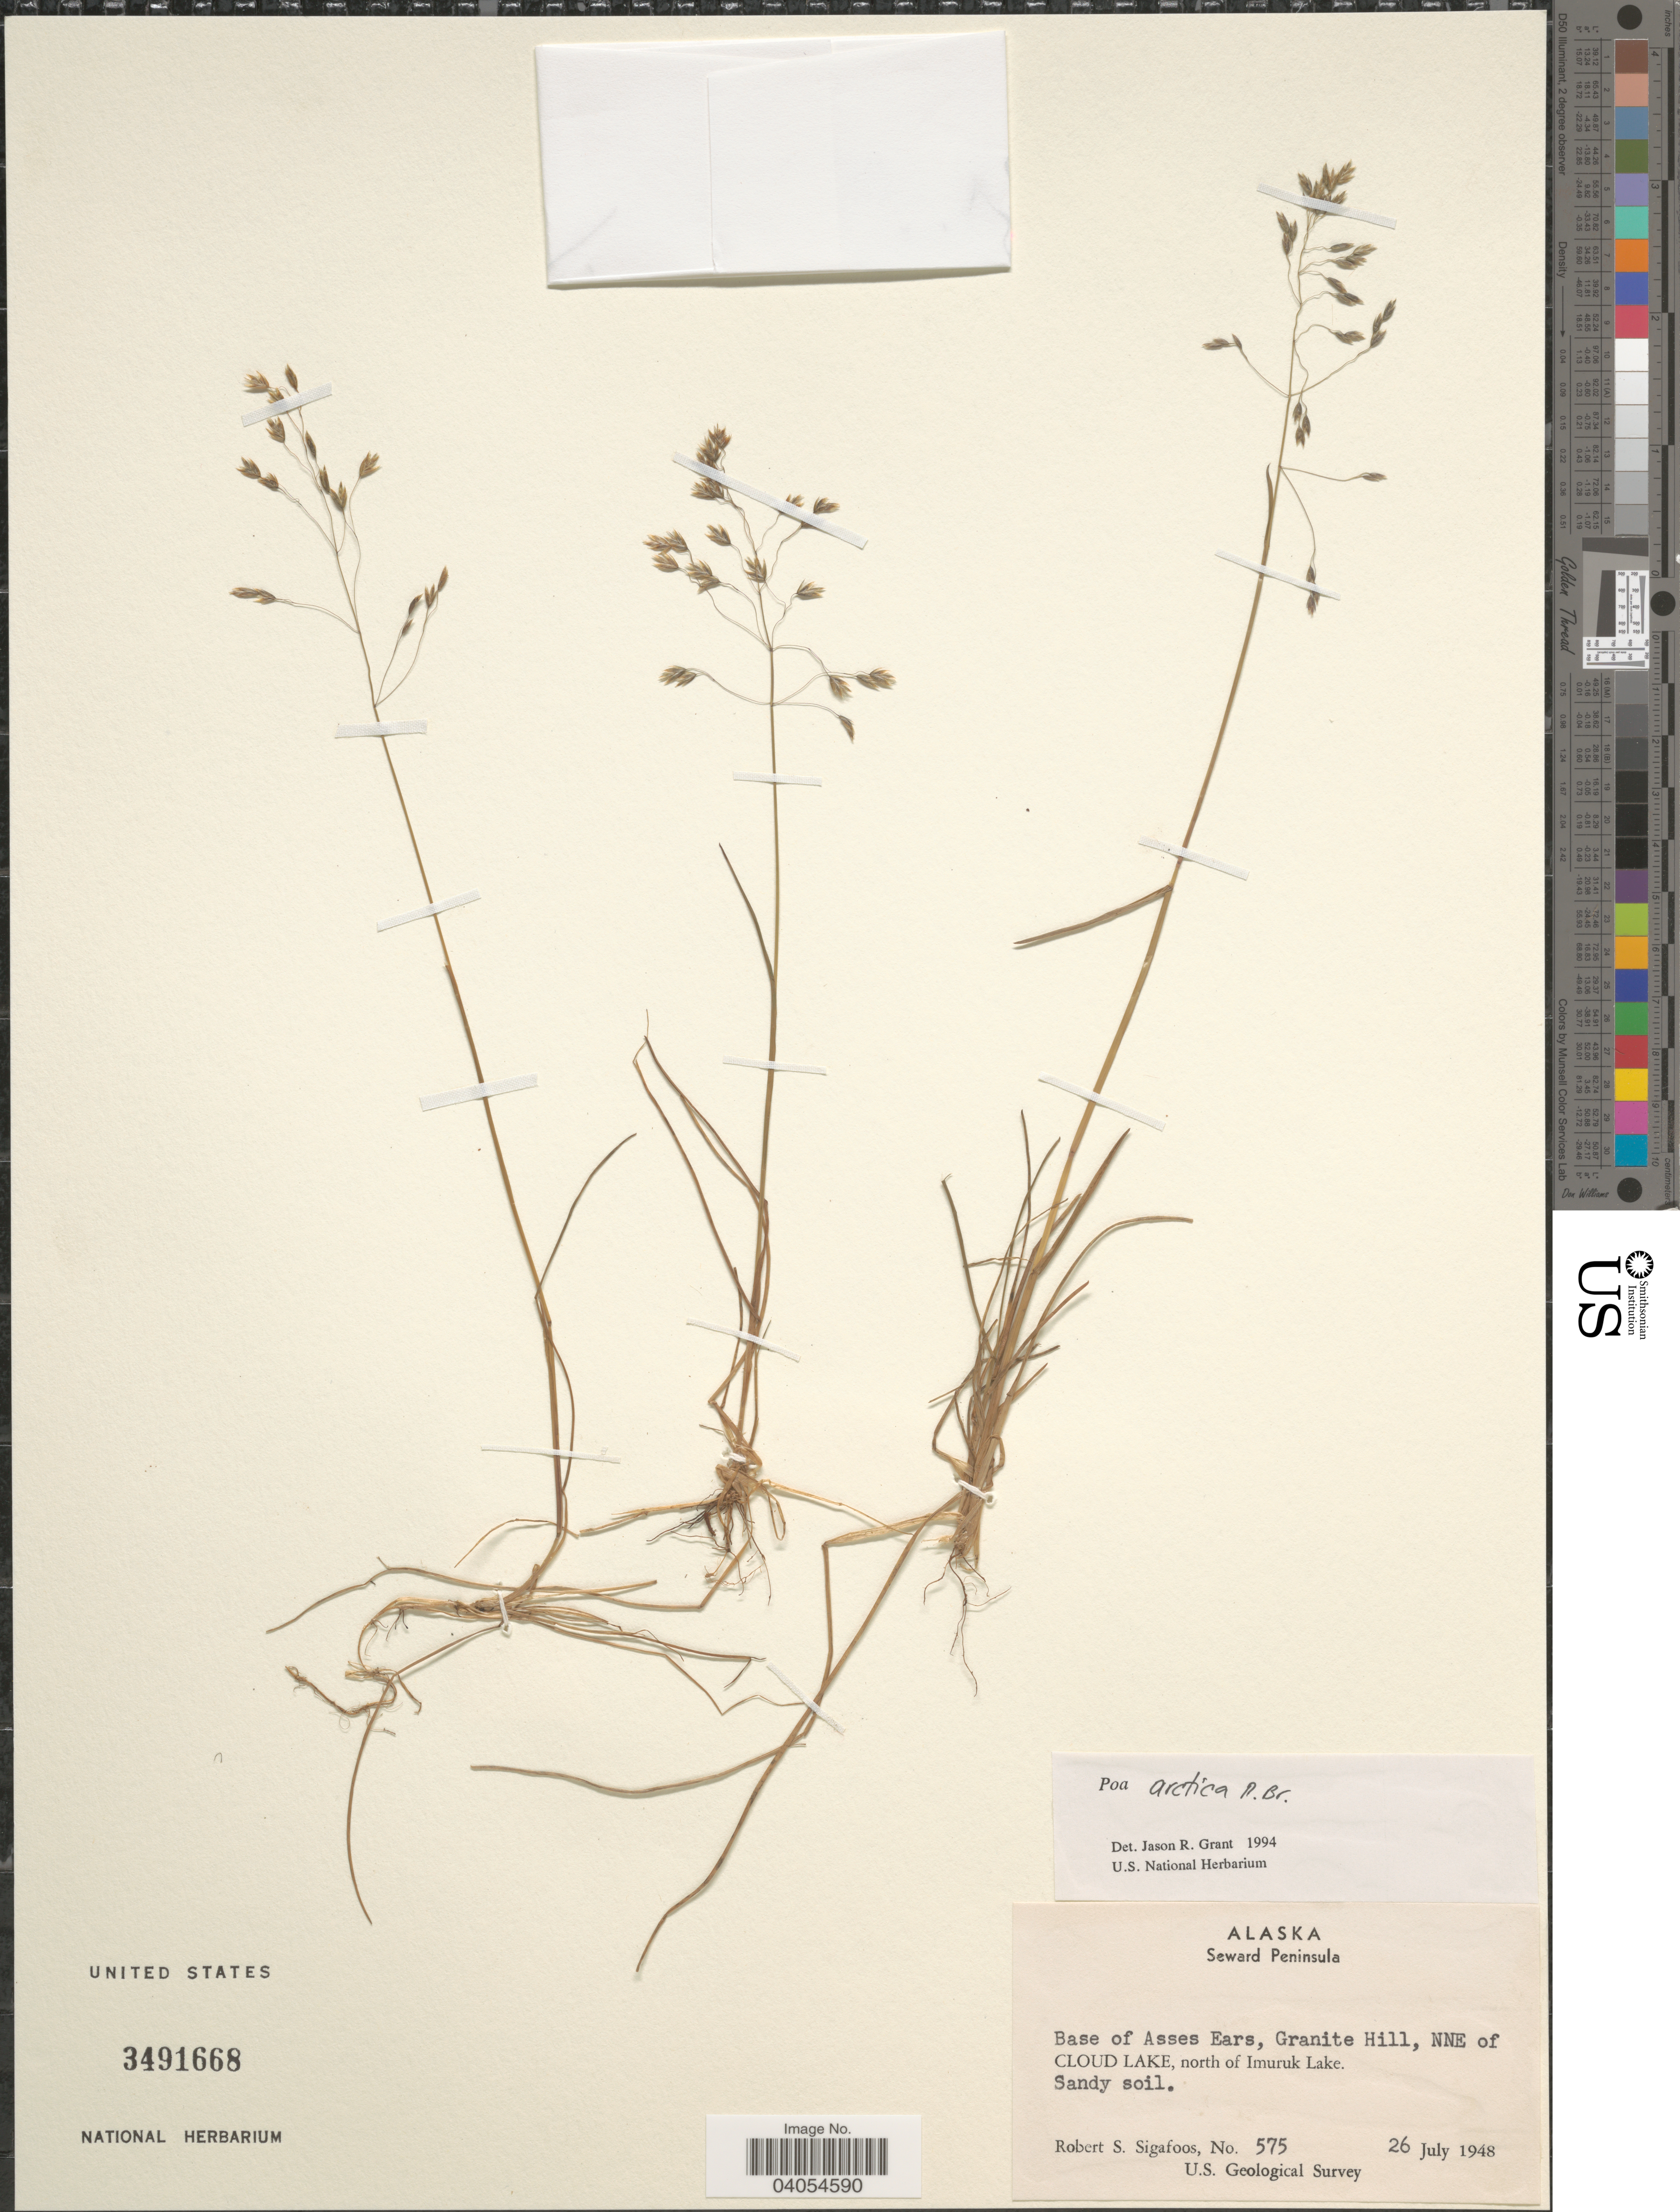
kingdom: Plantae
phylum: Tracheophyta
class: Liliopsida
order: Poales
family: Poaceae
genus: Poa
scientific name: Poa arctica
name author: R. Br.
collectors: R. Sigafoos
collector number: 575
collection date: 1948-07-26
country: United States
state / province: Alaska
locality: Seward Peninsula. Base of Asses Ears, Granite Hill, NNE of Cloud Lake, north of Imuruk Lake.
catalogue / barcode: US 3491668